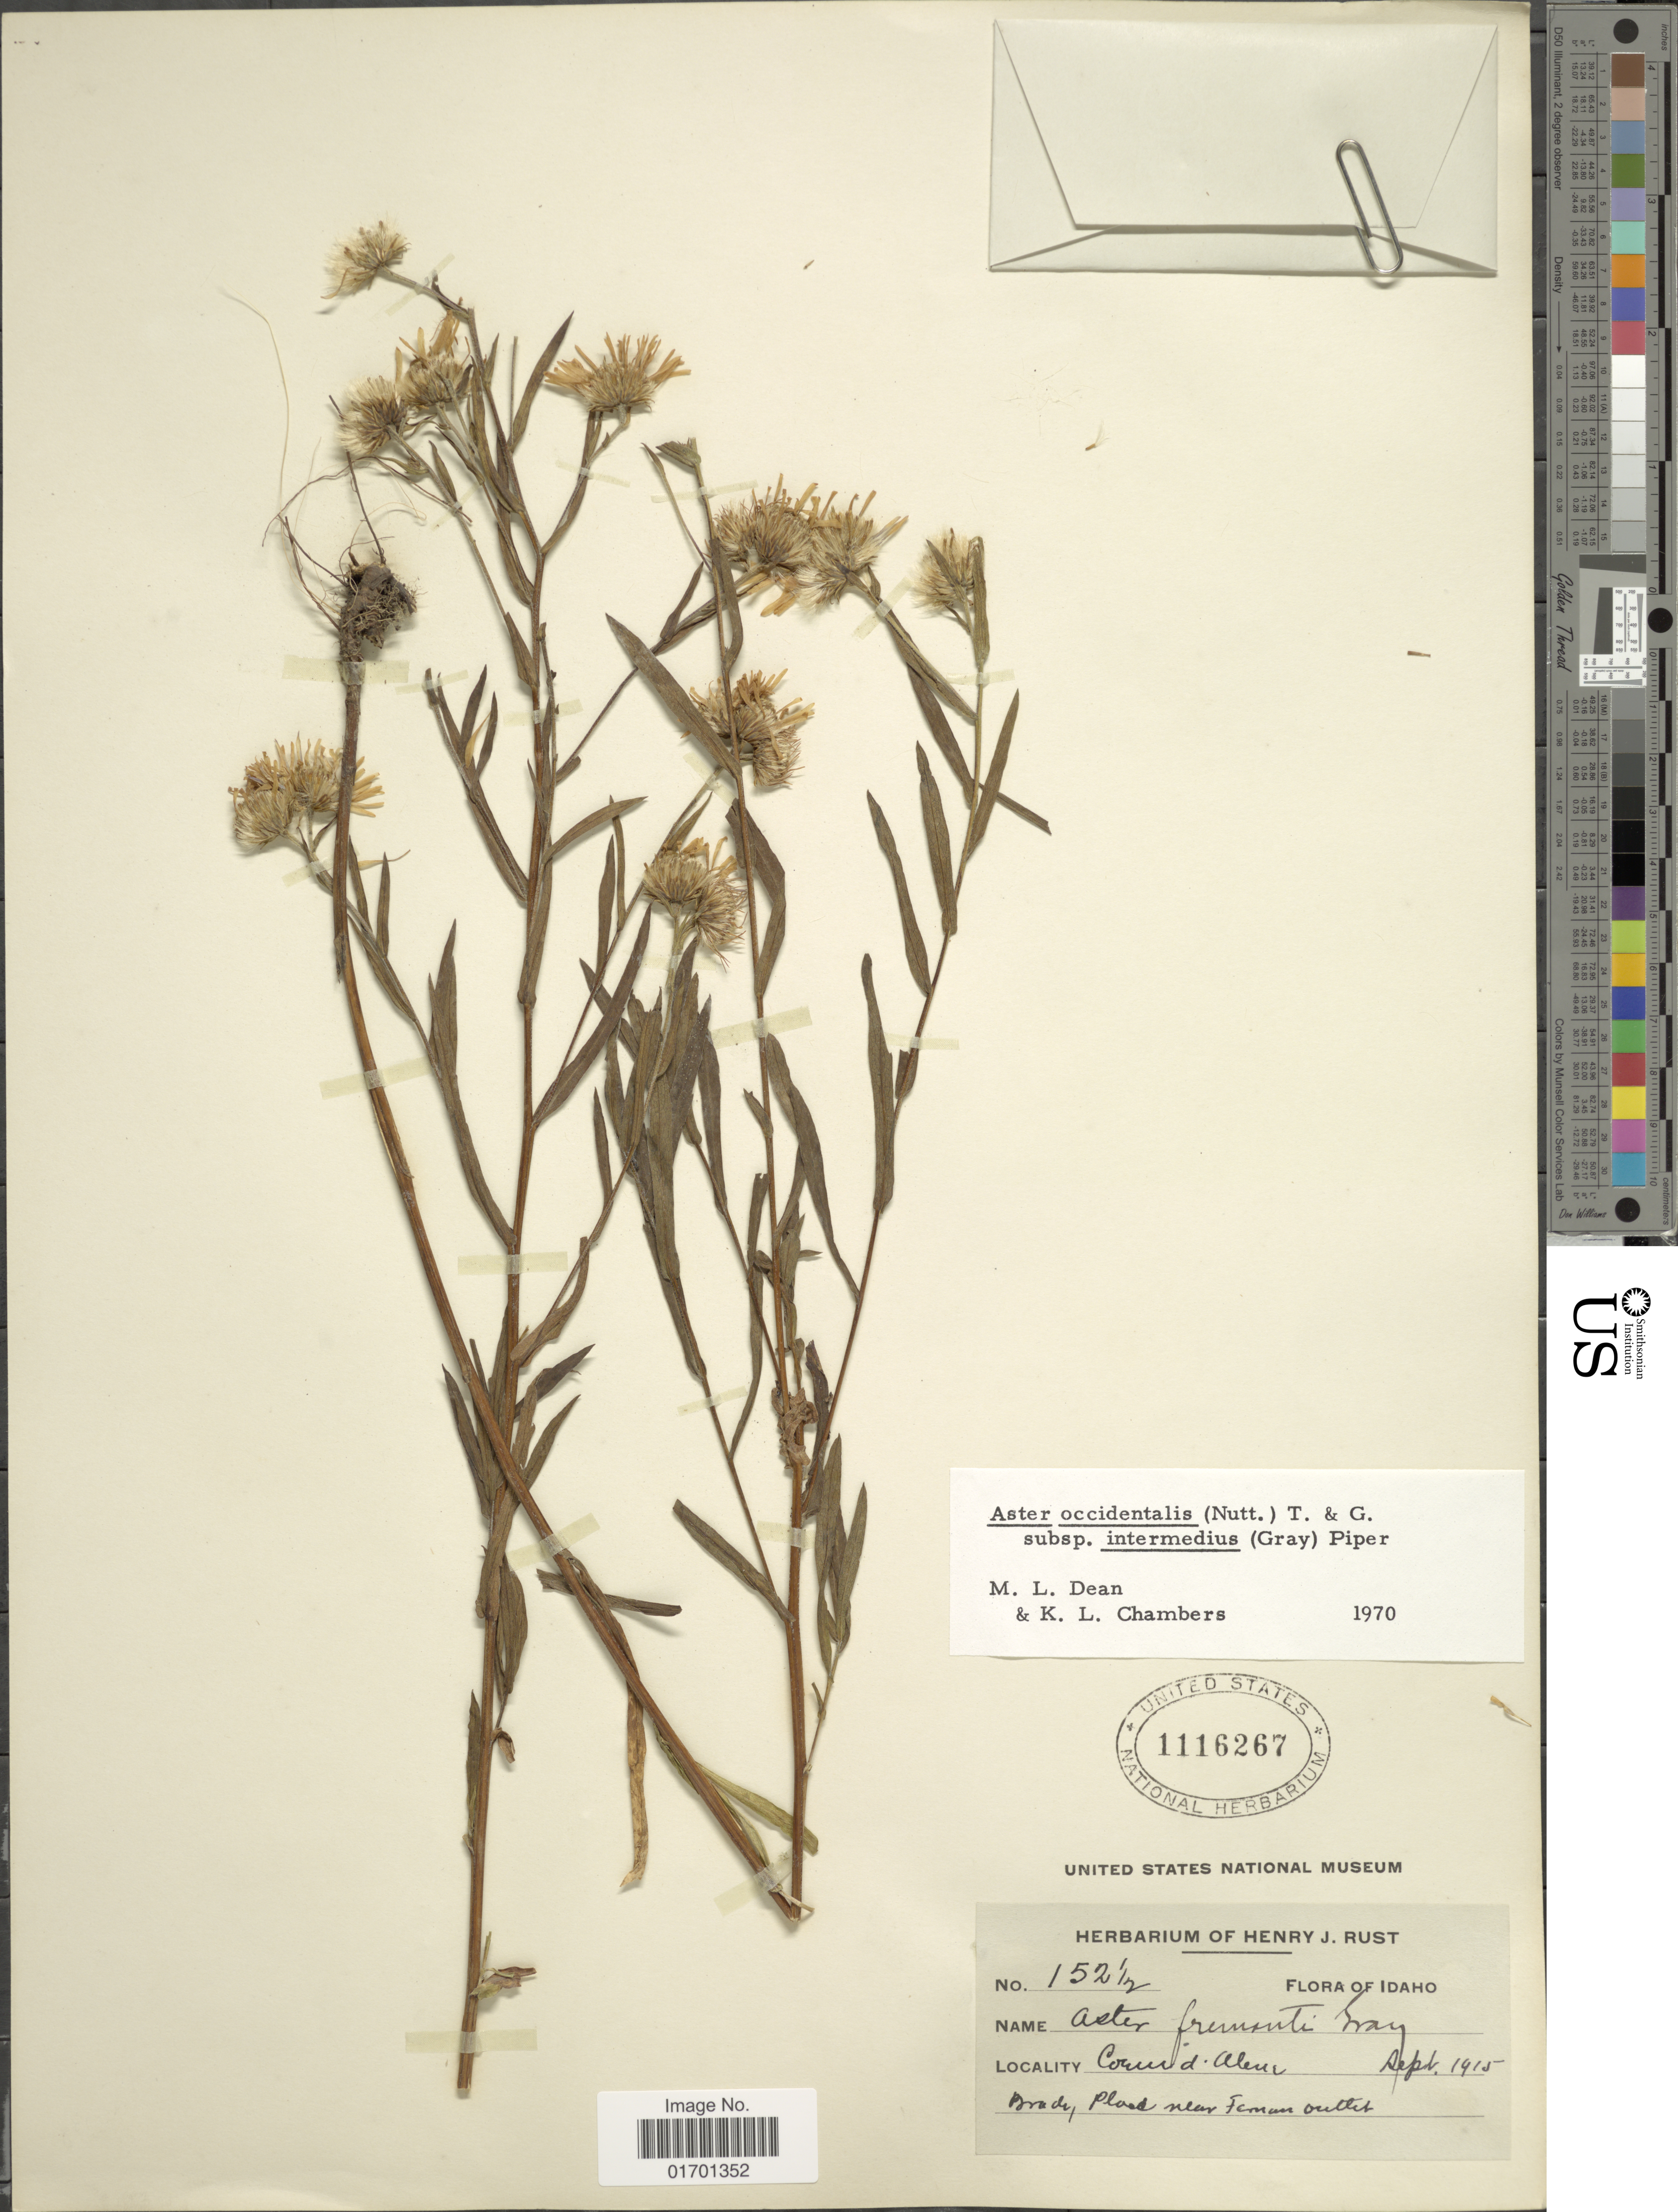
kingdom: Plantae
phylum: Tracheophyta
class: Magnoliopsida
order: Asterales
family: Asteraceae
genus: Symphyotrichum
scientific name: Symphyotrichum spathulatum var. intermedium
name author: (A. Gray) G.L. Nesom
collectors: ex herb. Henry J. Rust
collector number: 152½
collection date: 1915-09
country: United States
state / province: Idaho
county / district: Kootenai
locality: Coeur d'Alene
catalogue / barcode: US 1116267